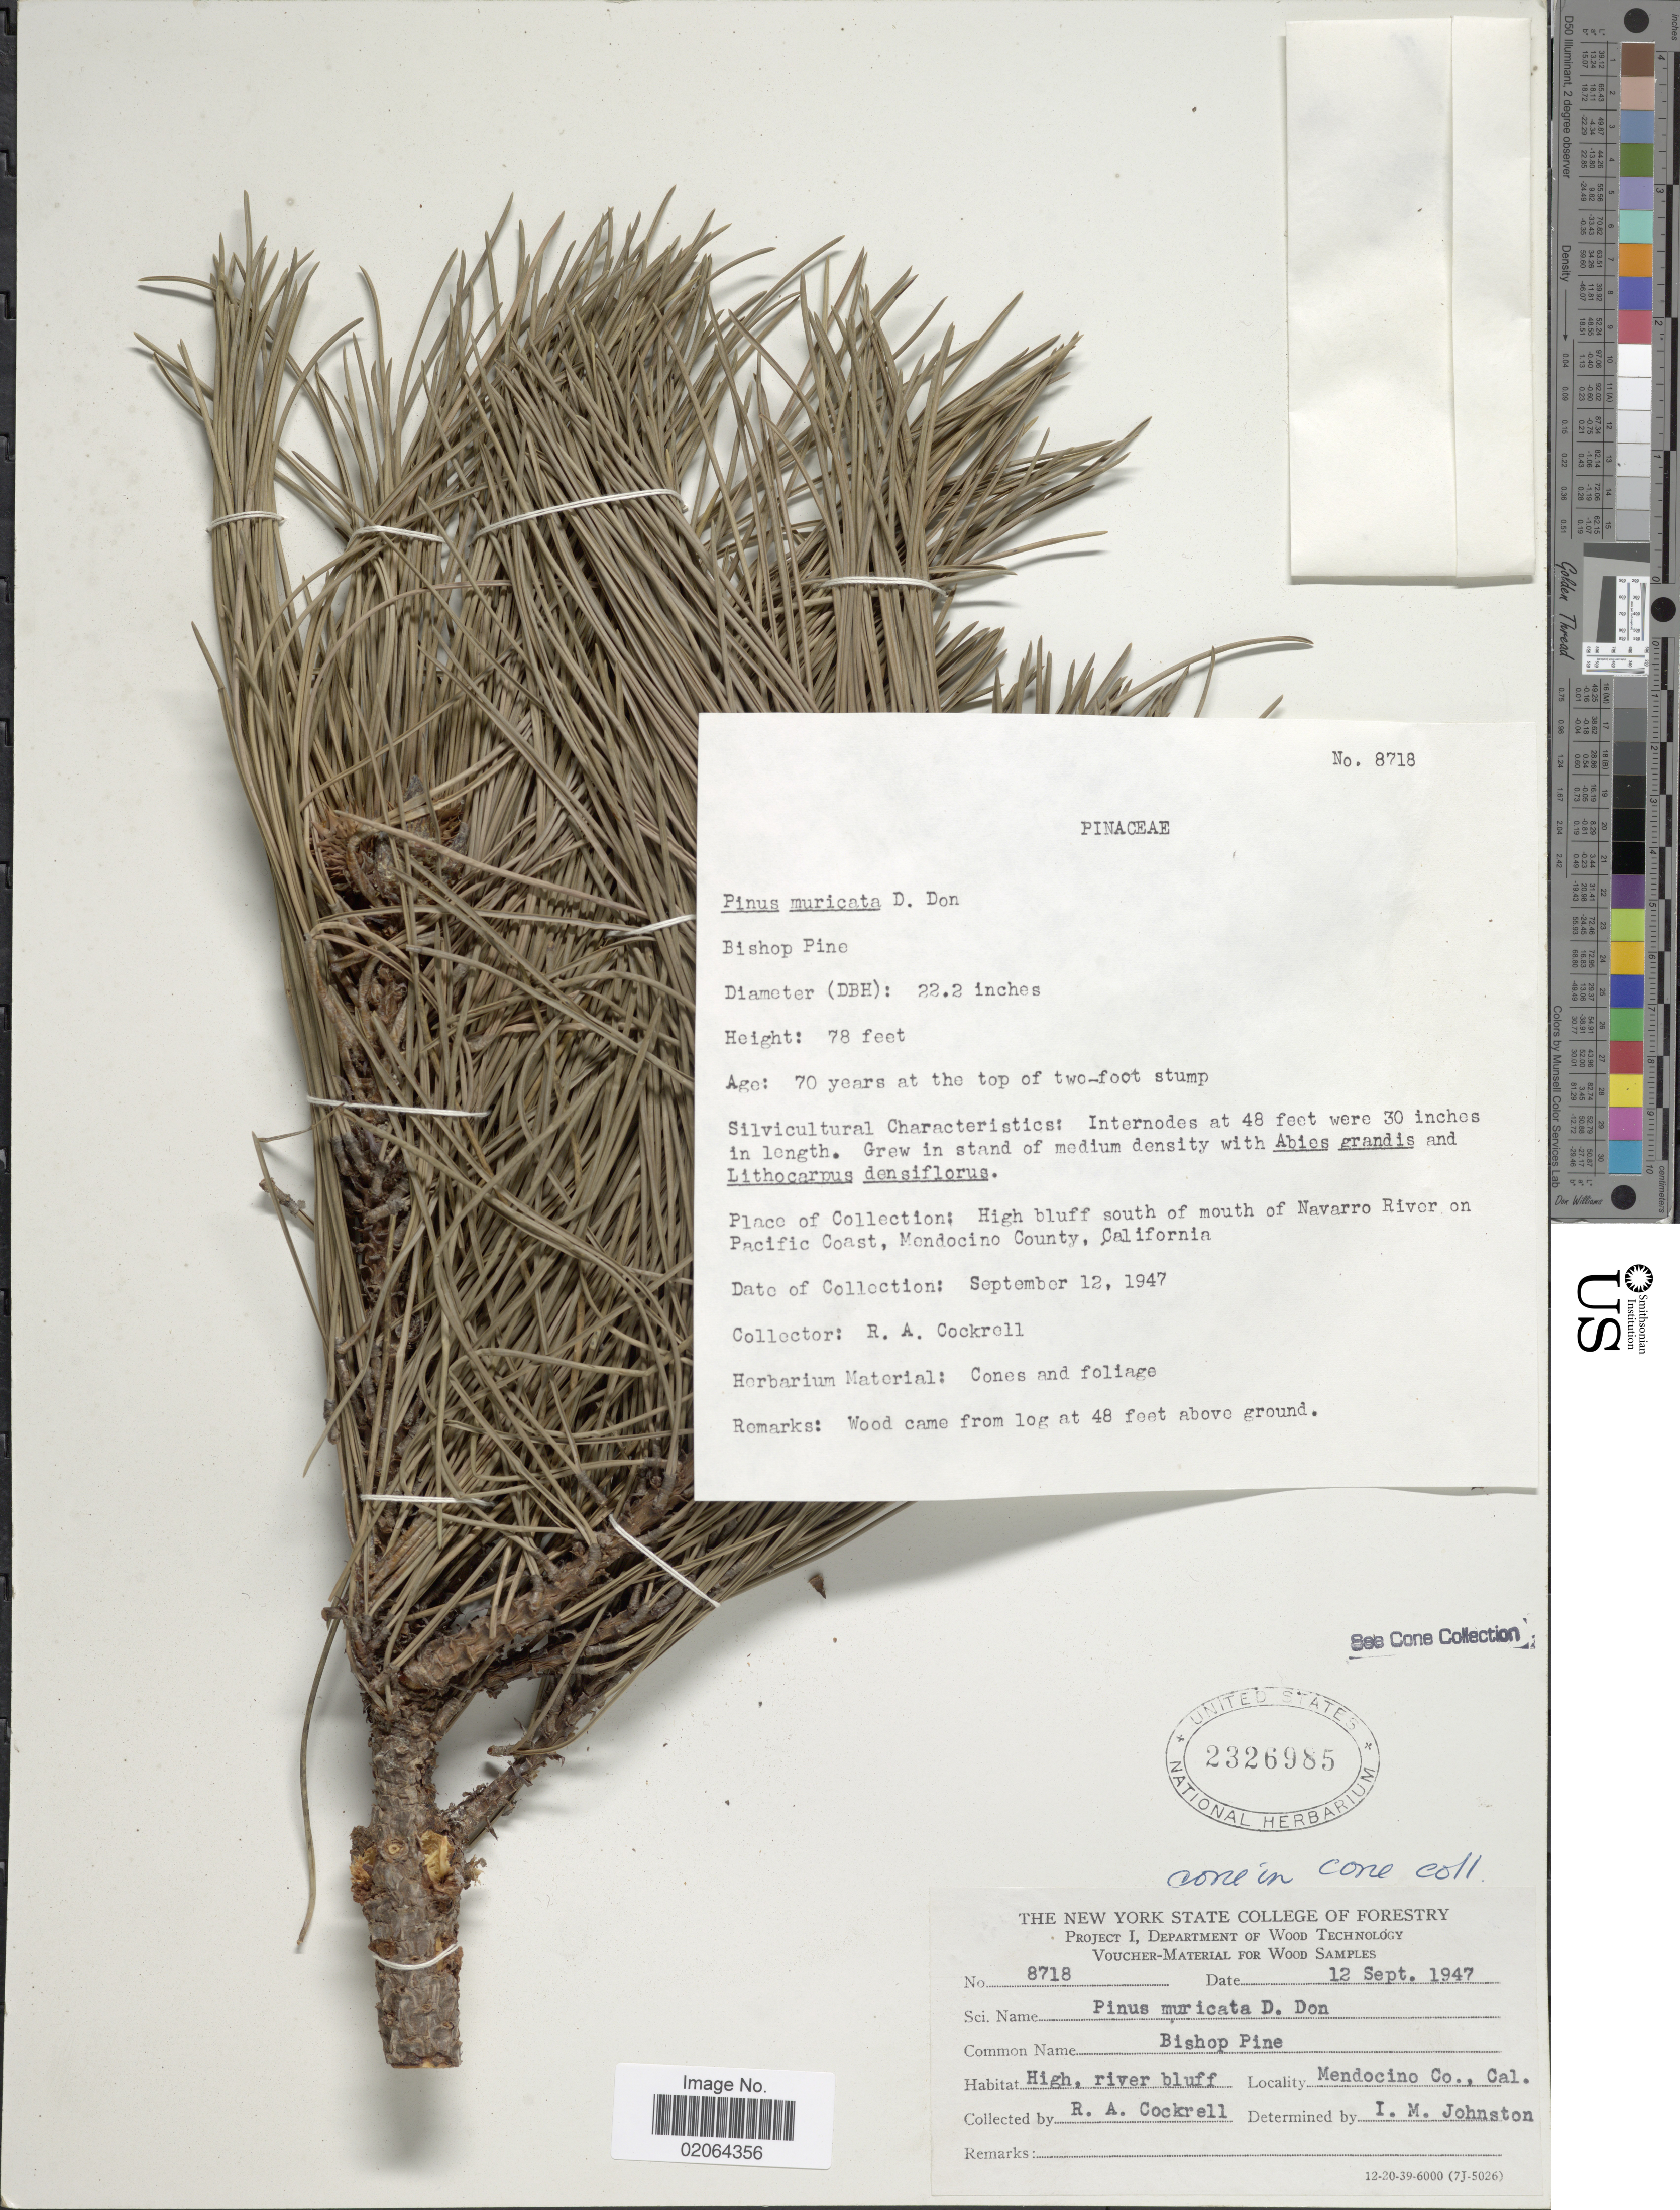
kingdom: Plantae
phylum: Tracheophyta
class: Pinopsida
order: Pinales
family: Pinaceae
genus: Pinus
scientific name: Pinus muricata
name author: D. Don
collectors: R. Cockrell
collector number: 8718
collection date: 1947-09-12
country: United States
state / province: California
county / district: Mendocino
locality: Mendocino Co., Cal.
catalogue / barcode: US 2326985